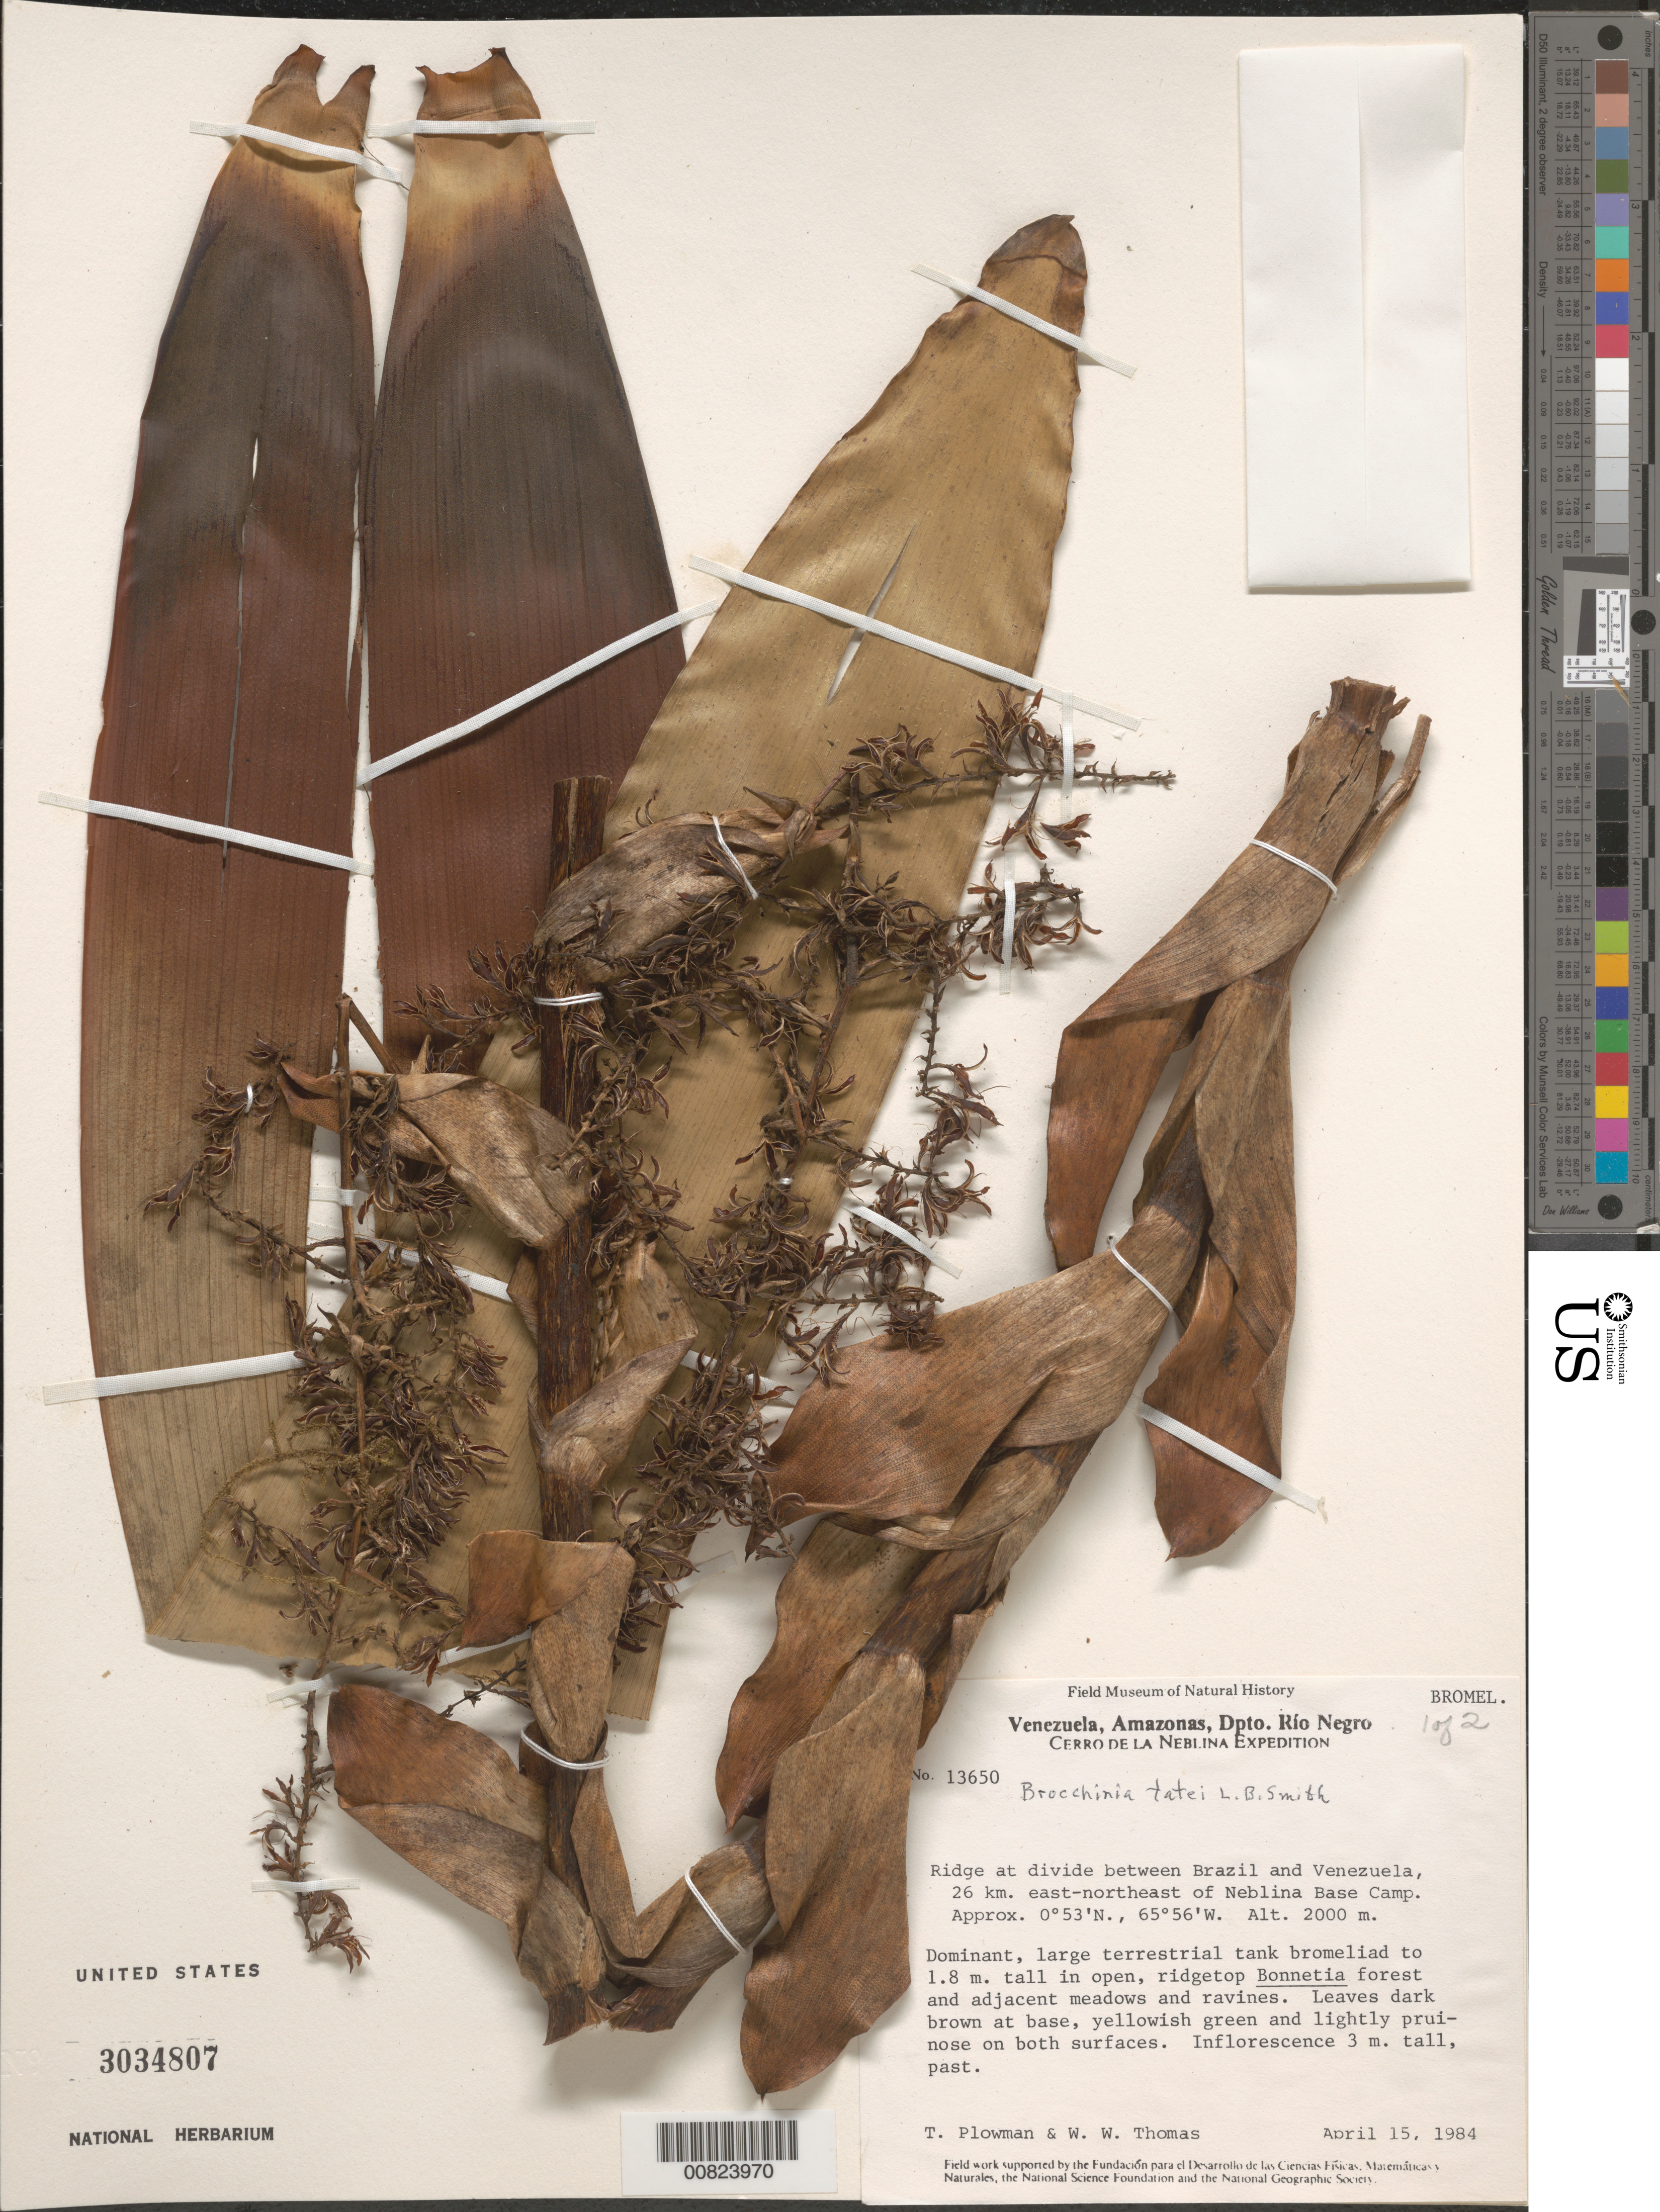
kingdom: Plantae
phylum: Tracheophyta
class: Liliopsida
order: Poales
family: Bromeliaceae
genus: Brocchinia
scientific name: Brocchinia tatei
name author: L.B. Sm.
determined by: Smith, Lyman B., (US), NMNH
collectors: T. Plowman & W. W. Thomas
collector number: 13650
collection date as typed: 15-Apr-84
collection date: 1984-04-15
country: Venezuela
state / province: Amazonas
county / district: Río Negro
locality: Cerro de La Neblina, between Brazil and Venezuela, 26 km NE of Neblina Base Camp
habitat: Open, ridgetop Bonnetia forest and adjacent meadows and ravines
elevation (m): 2000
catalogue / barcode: US 3034807